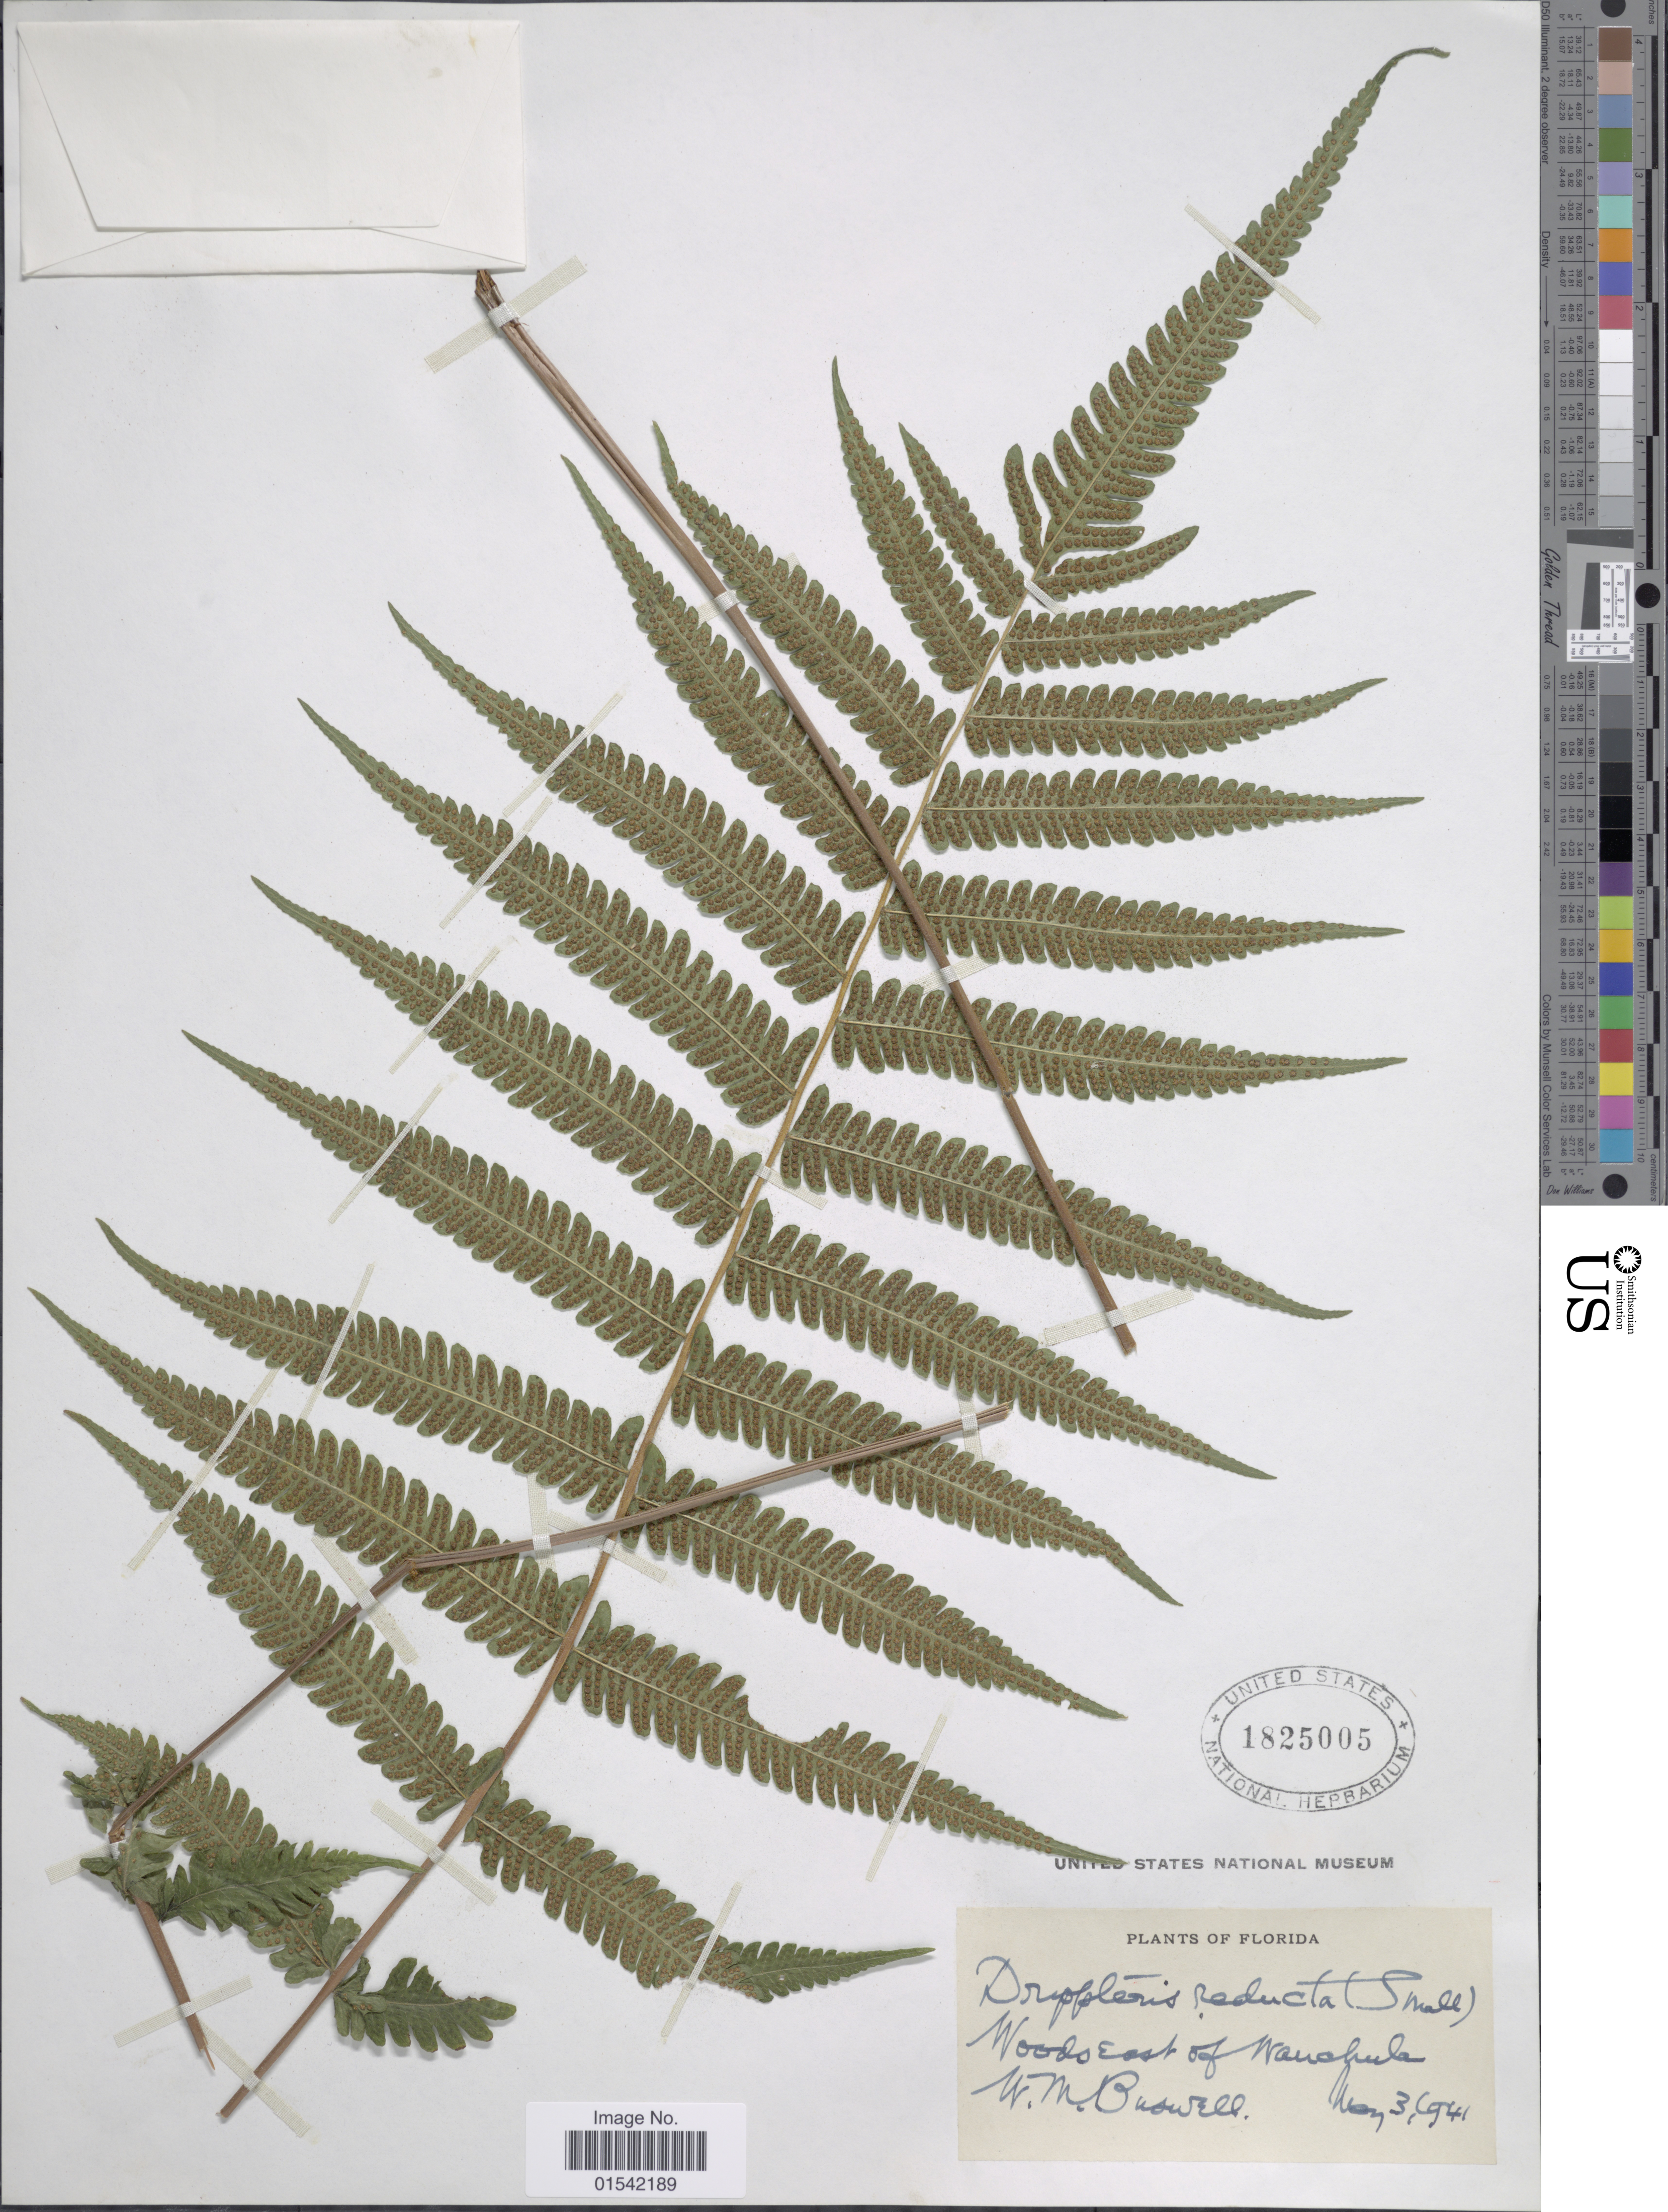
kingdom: Plantae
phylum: Tracheophyta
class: Polypodiopsida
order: Polypodiales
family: Thelypteridaceae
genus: Cyclosorus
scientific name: Cyclosorus quadrangularis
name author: (Fée) Tardieu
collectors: W. Buswell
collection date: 1941-05-03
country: United States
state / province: Florida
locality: Woods East of Wauchula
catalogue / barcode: US 1825005